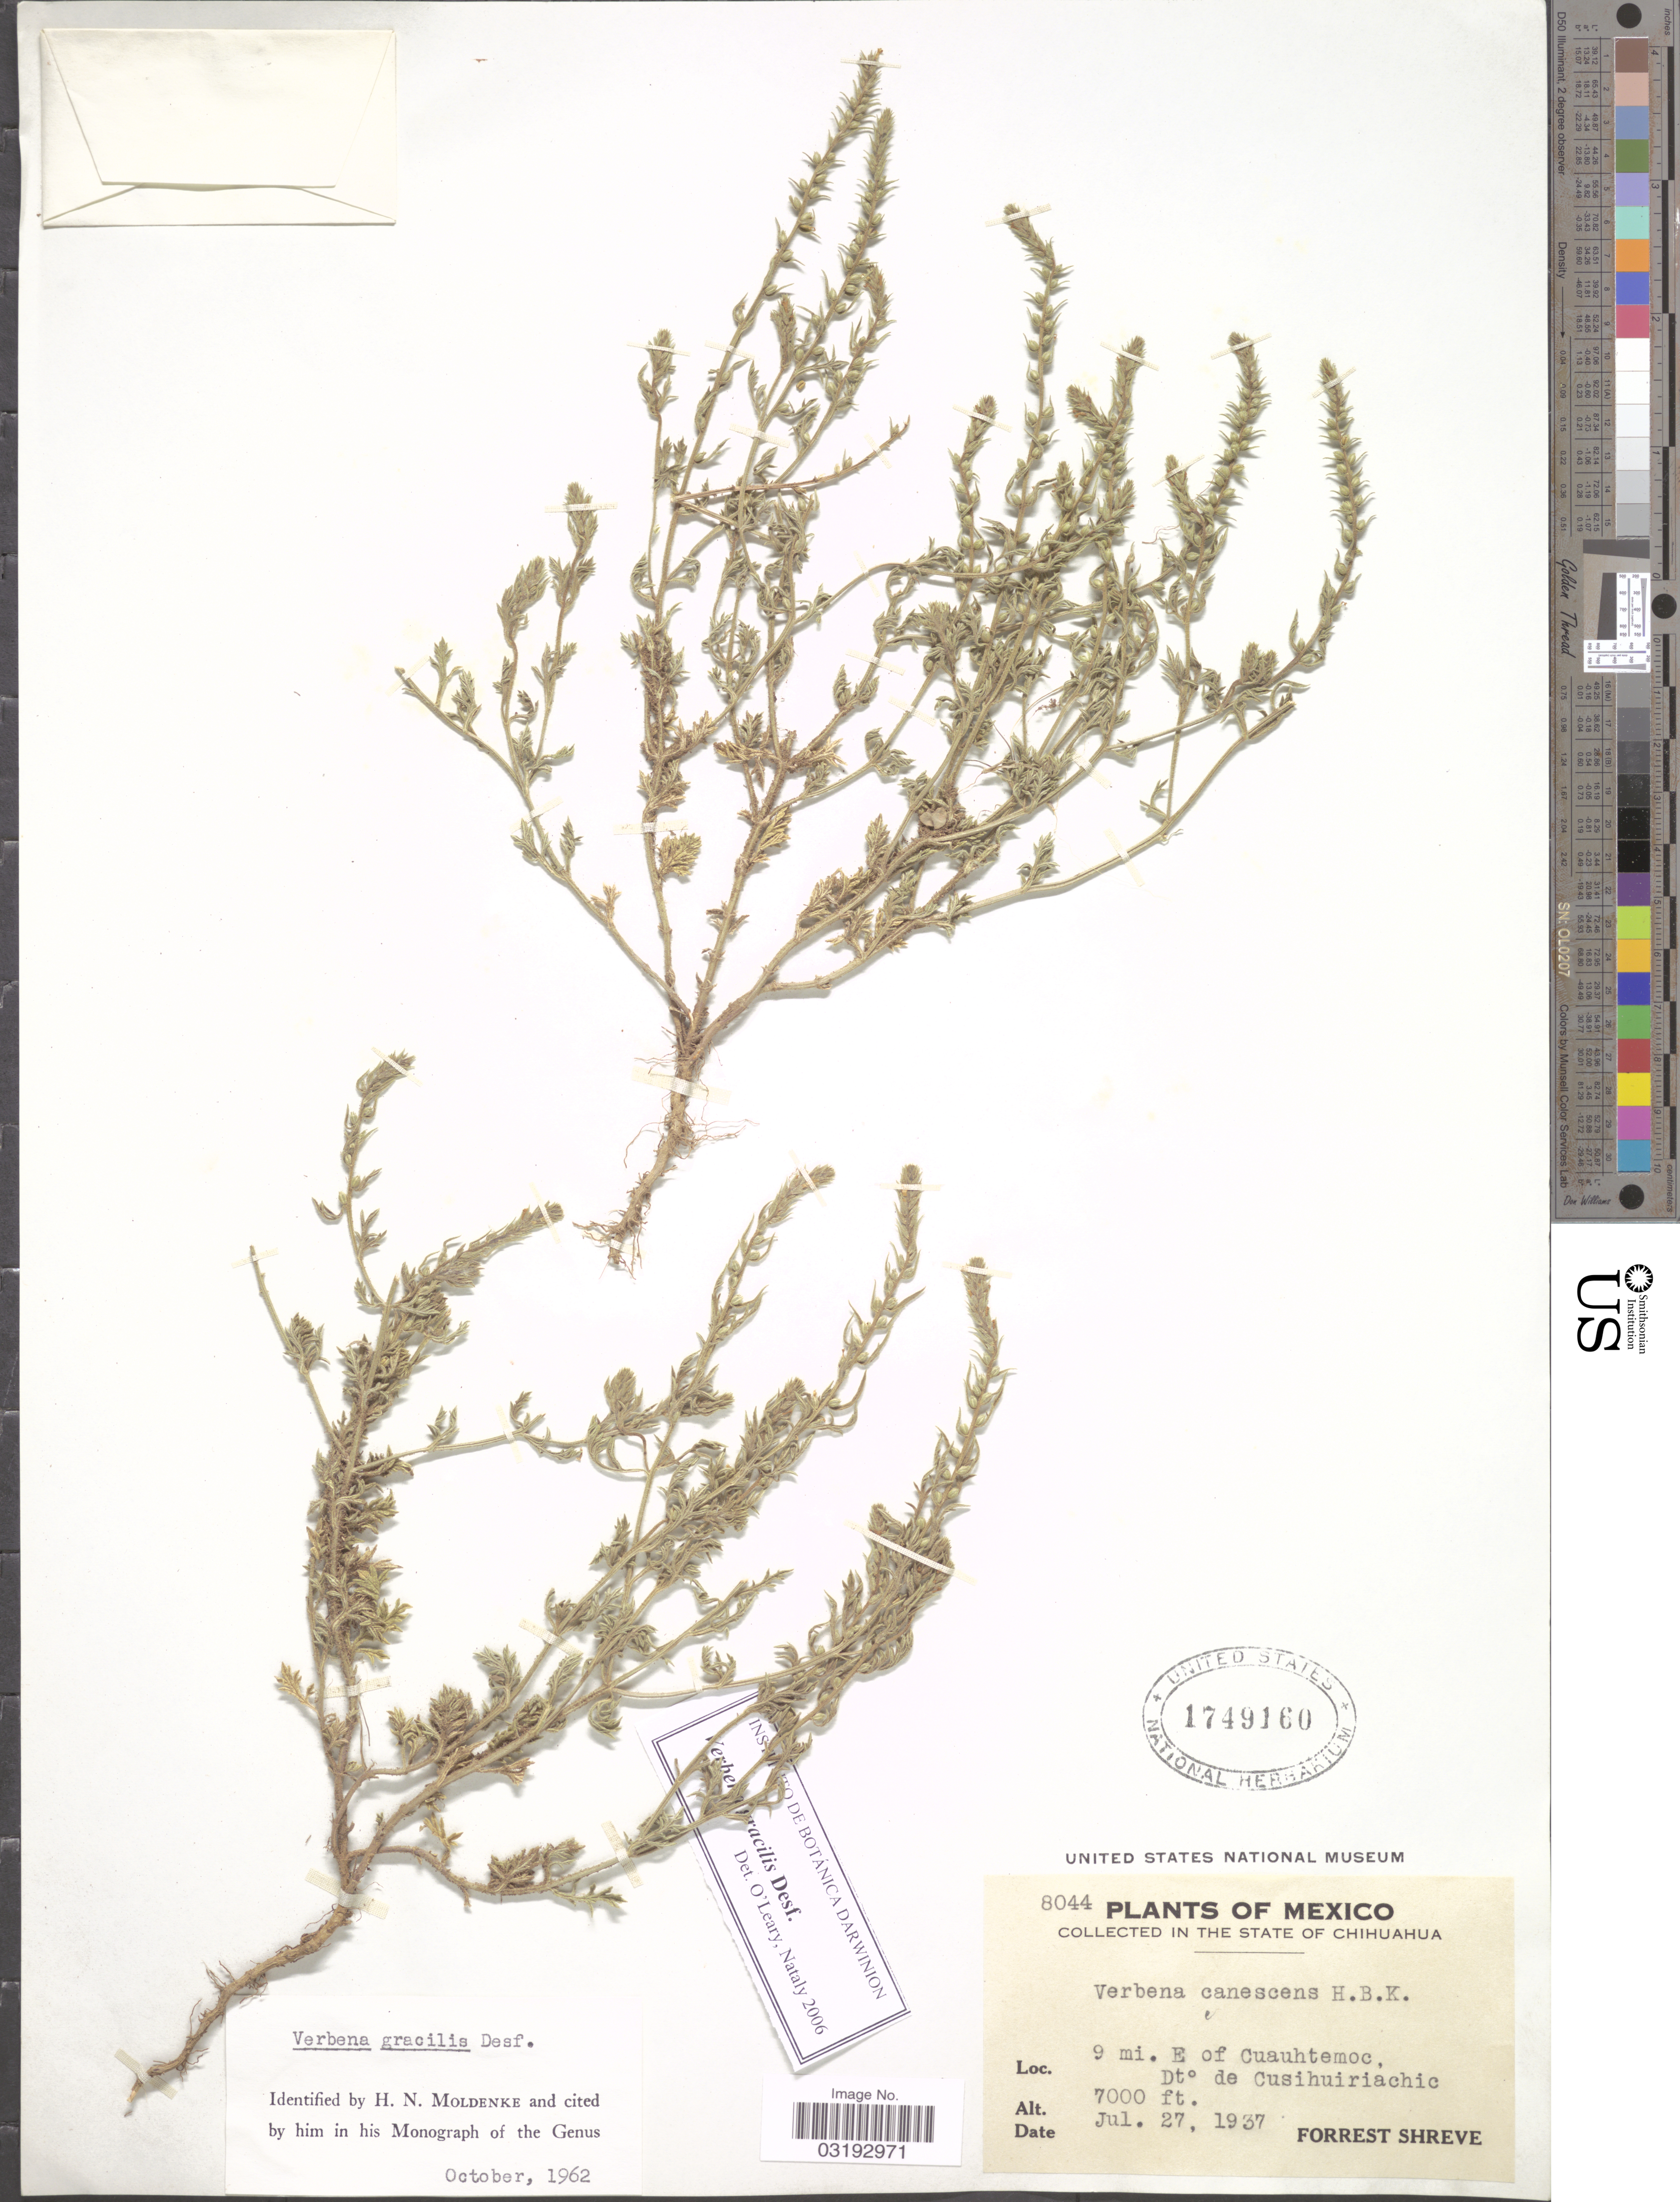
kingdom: Plantae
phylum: Tracheophyta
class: Magnoliopsida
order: Lamiales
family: Verbenaceae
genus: Verbena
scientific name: Verbena gracilis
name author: Desf.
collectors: F. Shreve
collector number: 8044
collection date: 1937-07-27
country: Mexico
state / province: Chihuahua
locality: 9 mi. E of Cuauhtemoc, Dt° de Cusihuiriachic.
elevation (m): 2134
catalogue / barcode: US 1749160